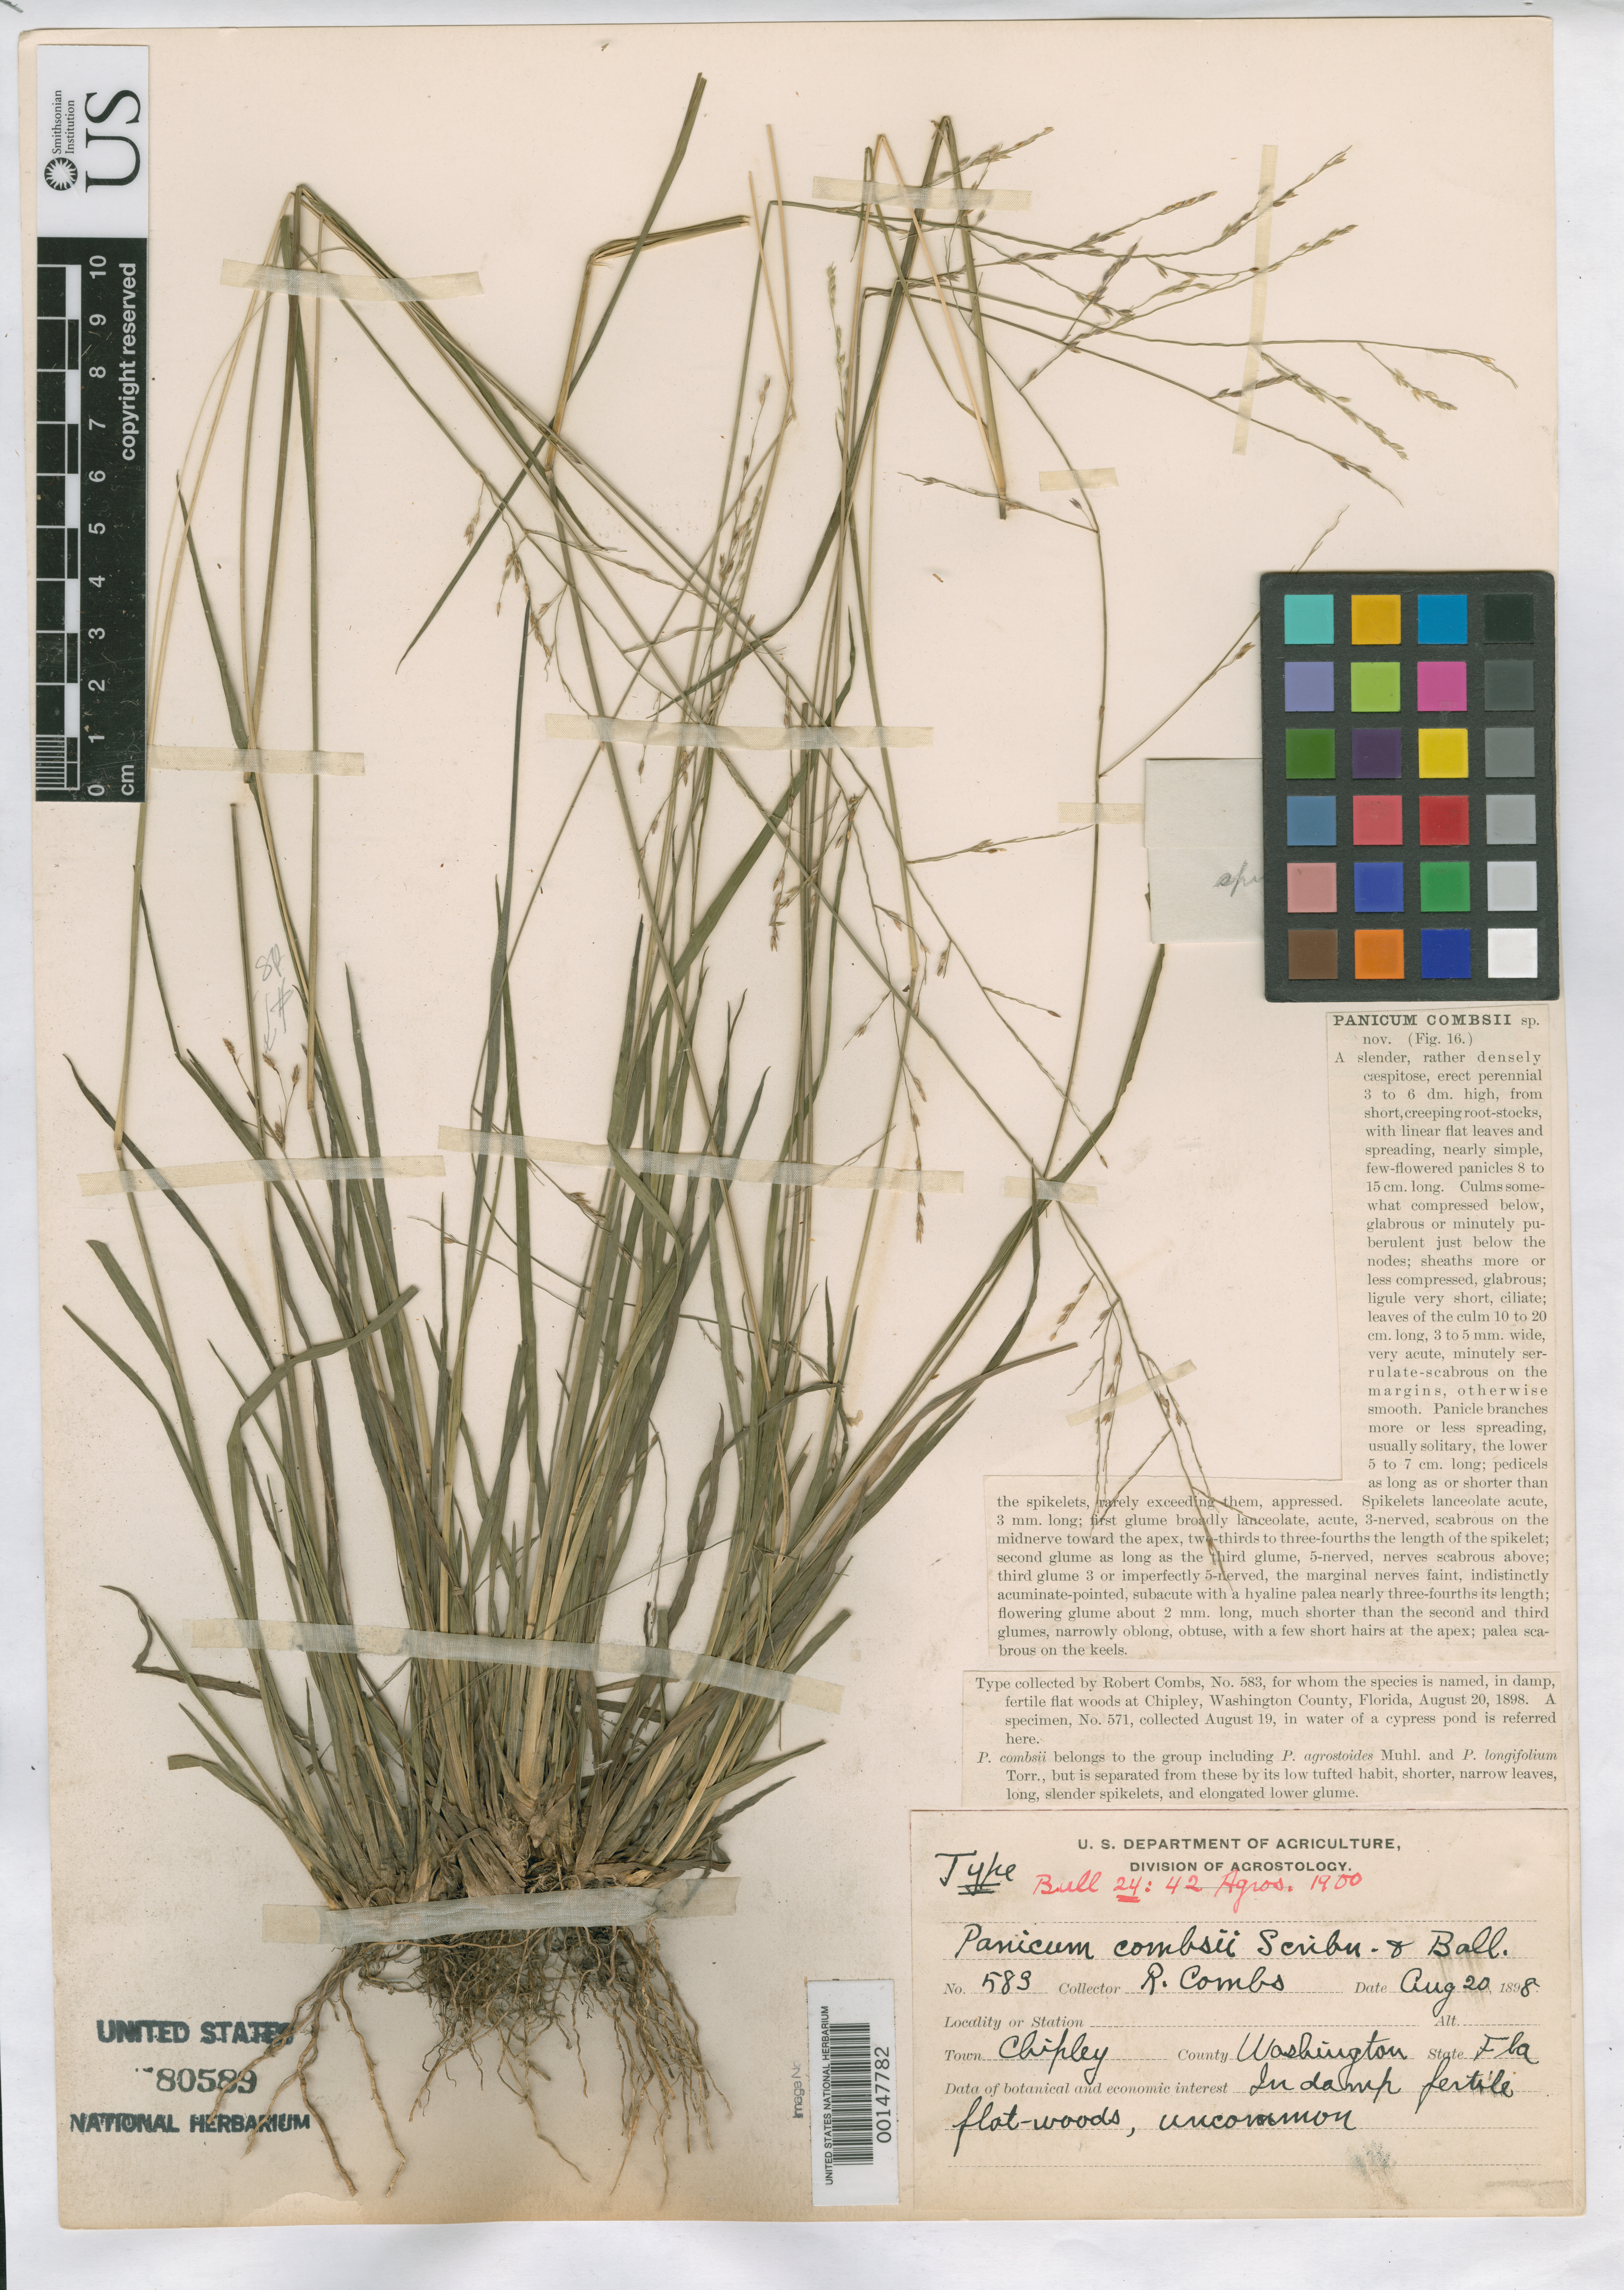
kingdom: Plantae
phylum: Tracheophyta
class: Liliopsida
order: Poales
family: Poaceae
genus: Panicum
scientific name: Panicum combsii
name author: Scribn. & C.R. Ball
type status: Holotype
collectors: R. Combs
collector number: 583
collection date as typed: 20 Aug 1898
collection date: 1898-08-20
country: United States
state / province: Florida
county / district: Washington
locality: Chipley.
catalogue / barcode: US 80589